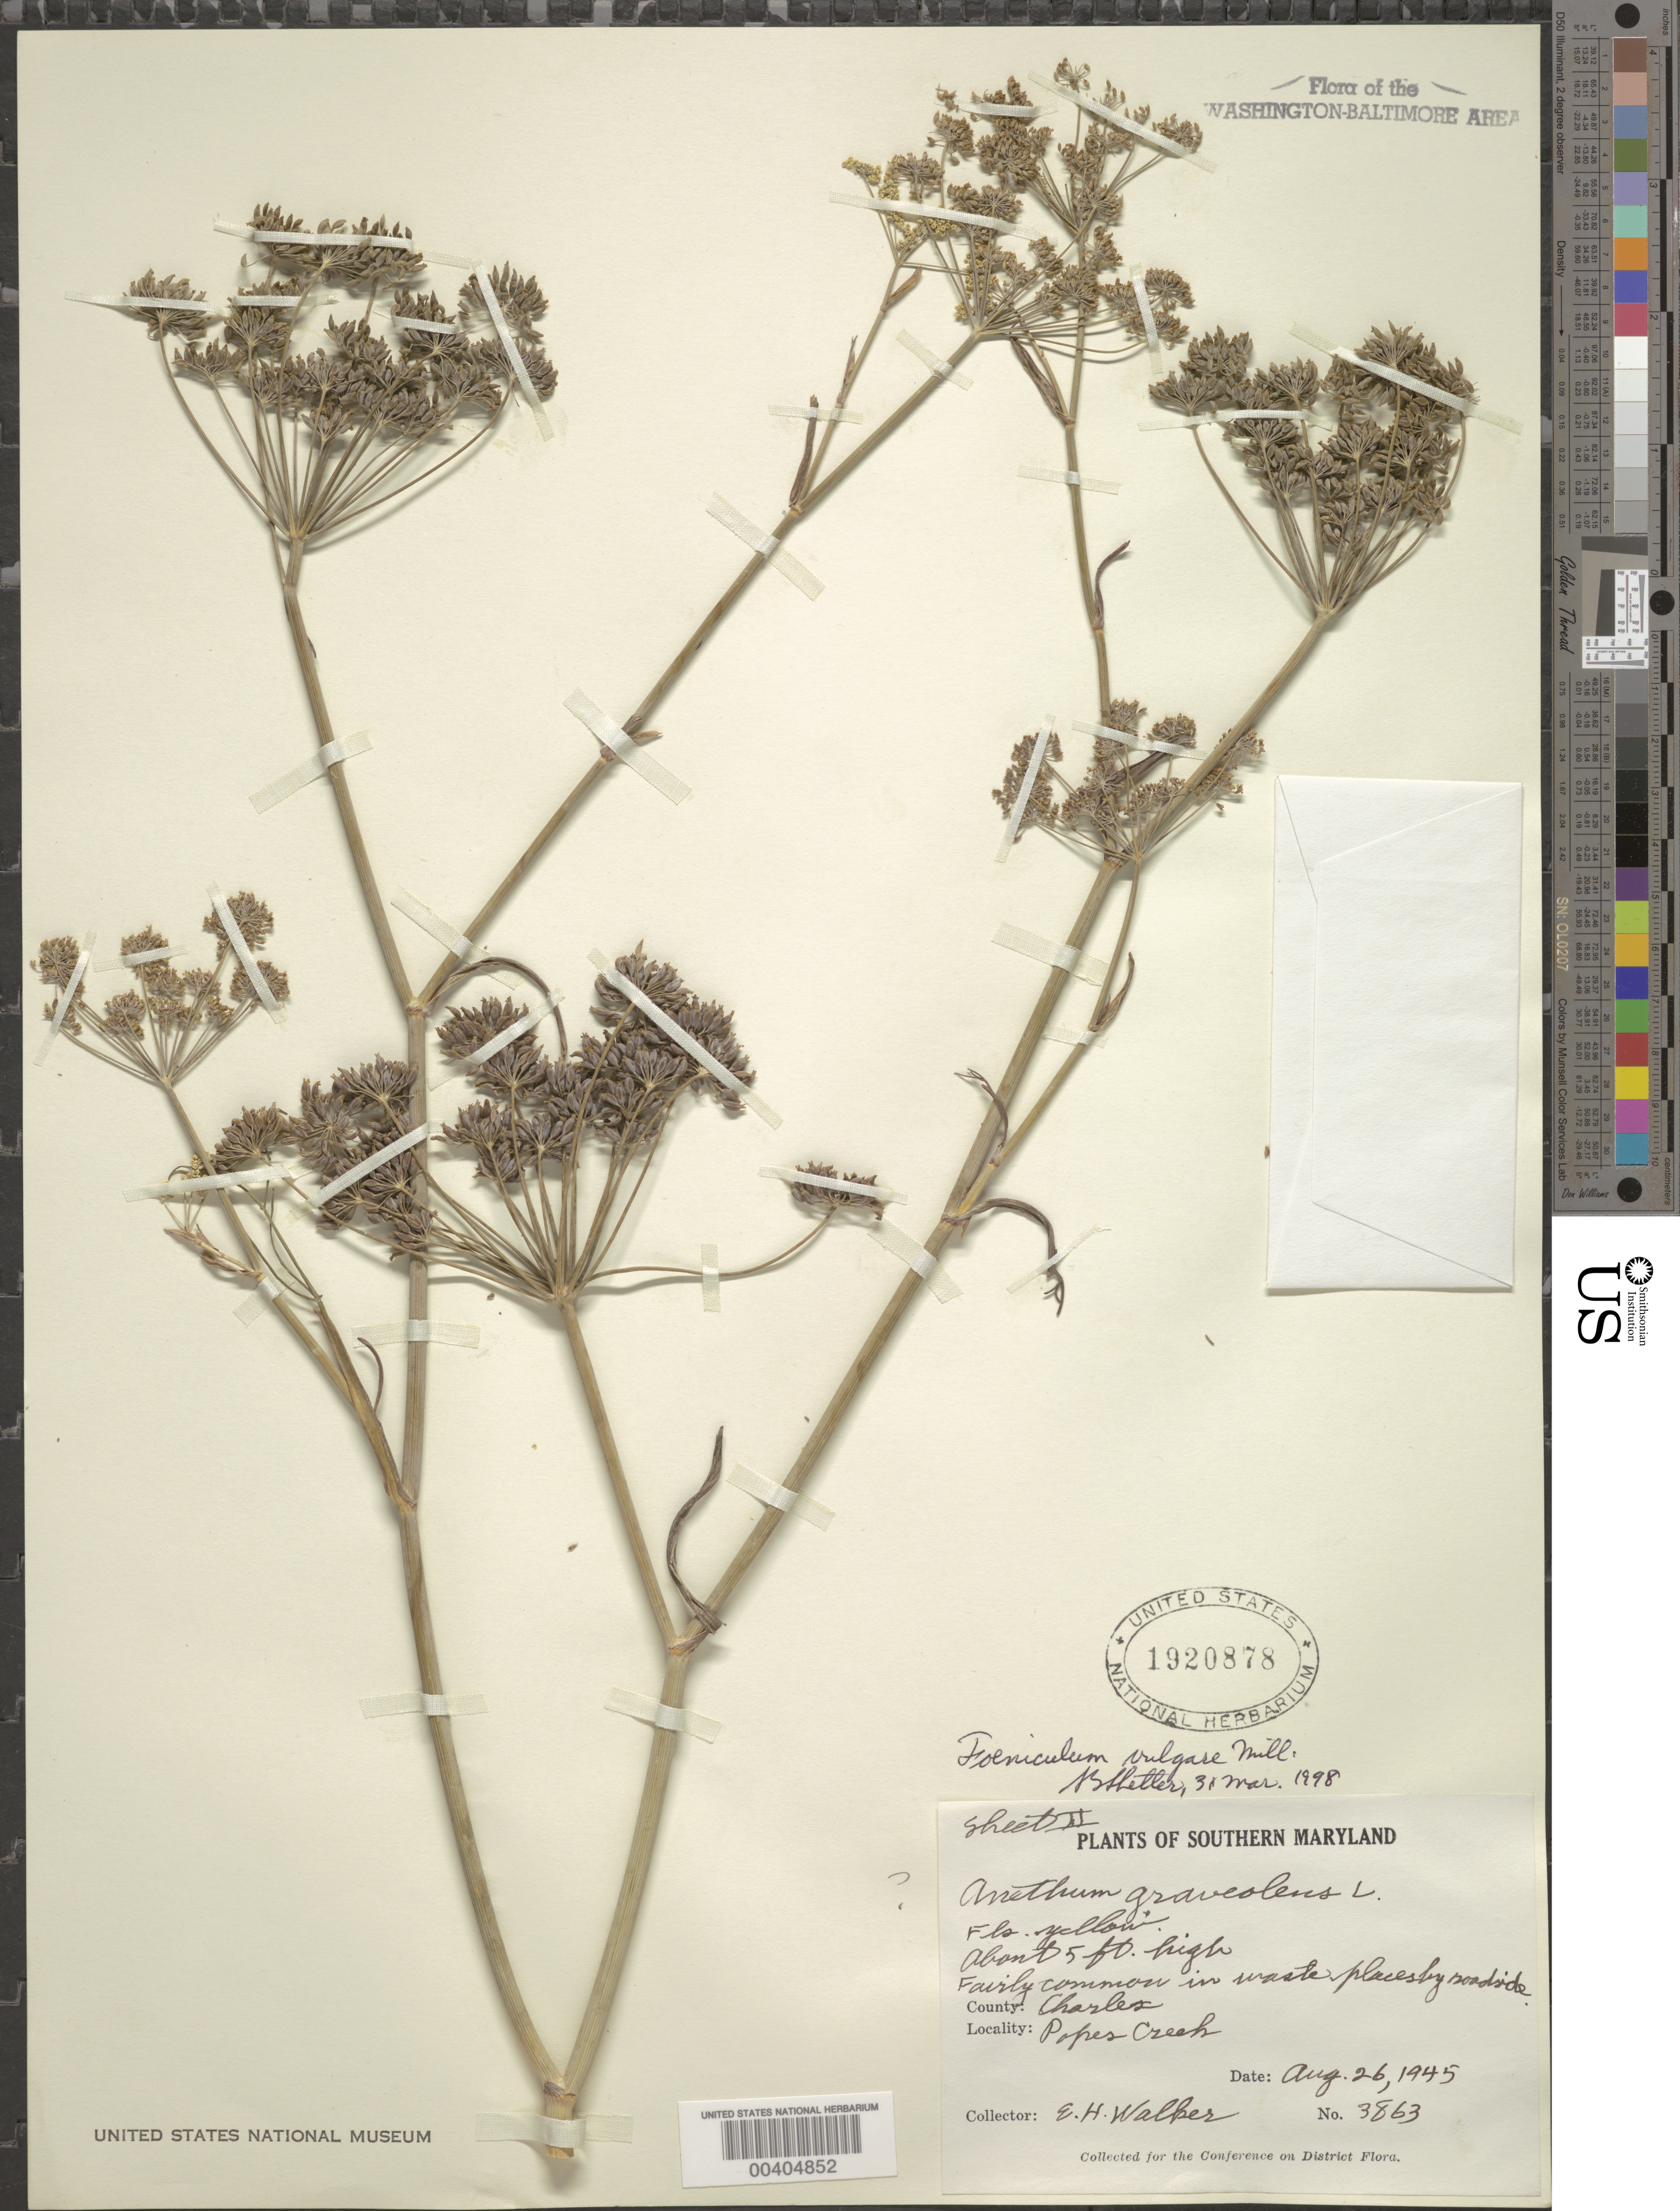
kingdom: Plantae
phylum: Tracheophyta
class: Magnoliopsida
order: Apiales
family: Apiaceae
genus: Foeniculum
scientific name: Foeniculum vulgare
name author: Mill.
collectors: E. H. Walker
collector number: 3863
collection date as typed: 26 Aug 1945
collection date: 1945-08-26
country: United States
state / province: Maryland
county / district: Charles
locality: Popes Creek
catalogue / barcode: US 1920878